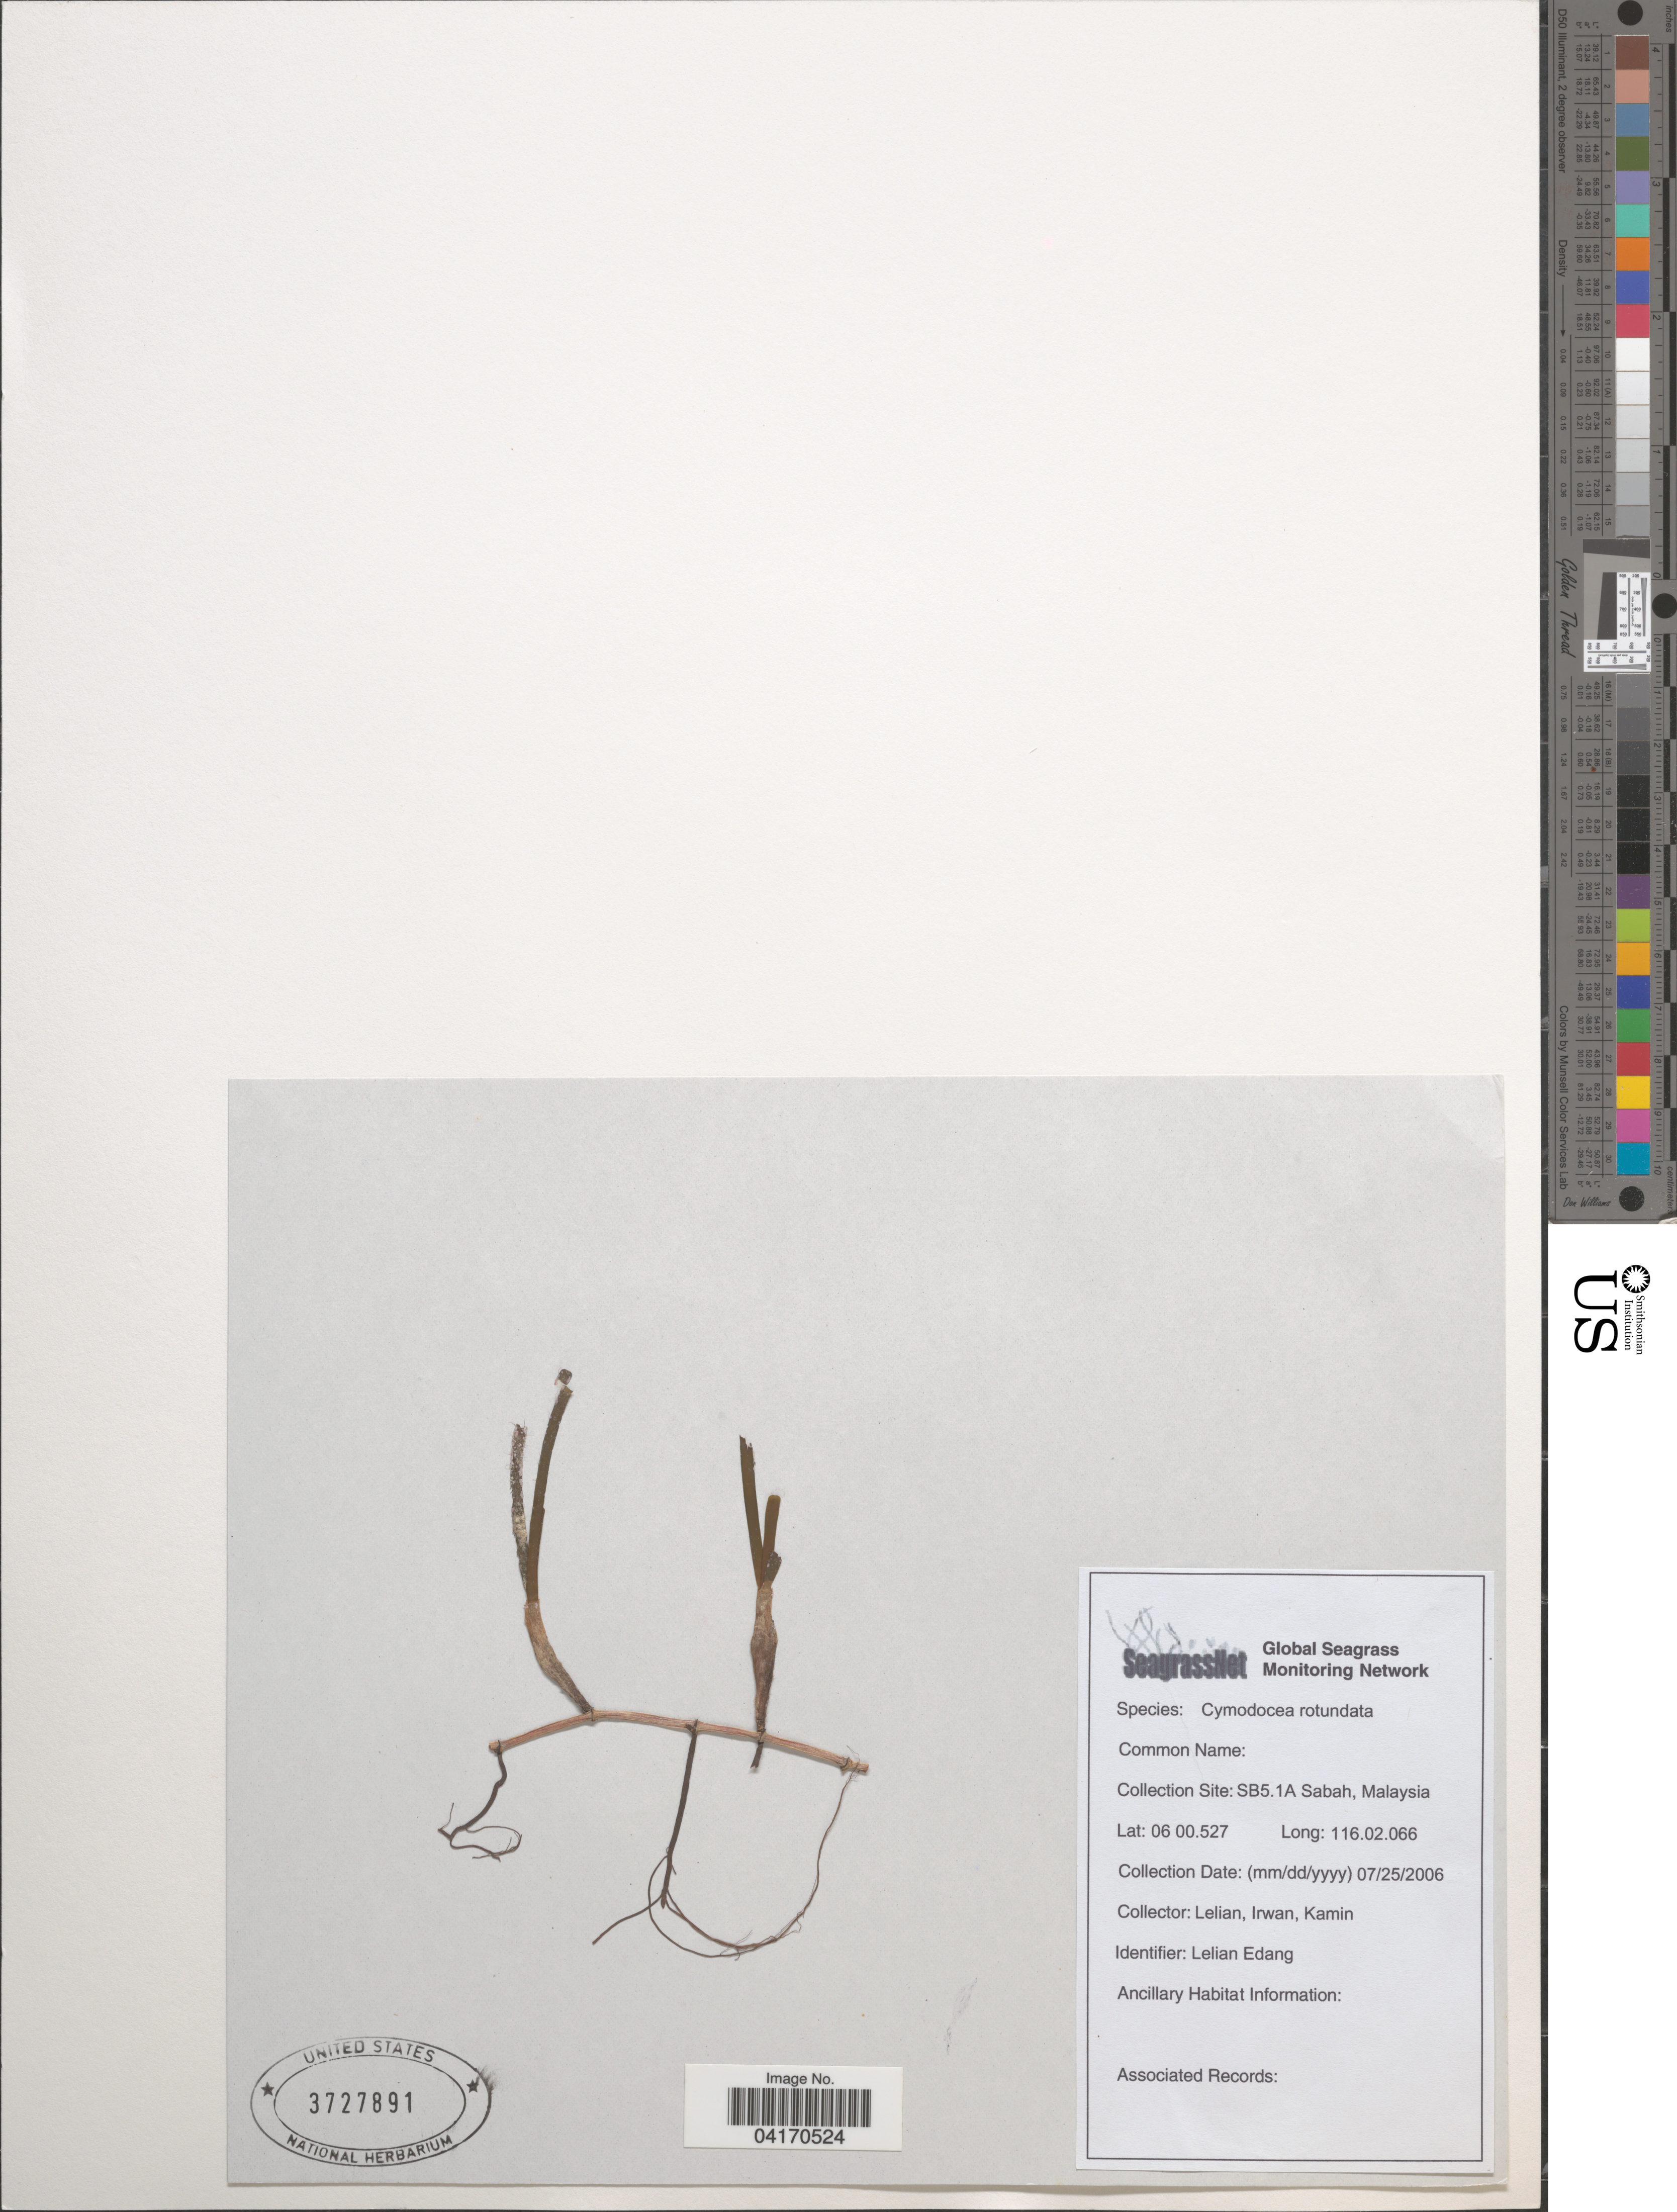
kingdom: Plantae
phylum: Tracheophyta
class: Liliopsida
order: Alismatales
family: Cymodoceaceae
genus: Cymodocea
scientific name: Cymodocea rotundata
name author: Asch. & Schweinf.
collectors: Lelian, Irwan & Kamin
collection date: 2006-07-25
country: Malaysia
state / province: Sabah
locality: Collection Site: SB5.1A.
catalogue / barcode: US 3727891